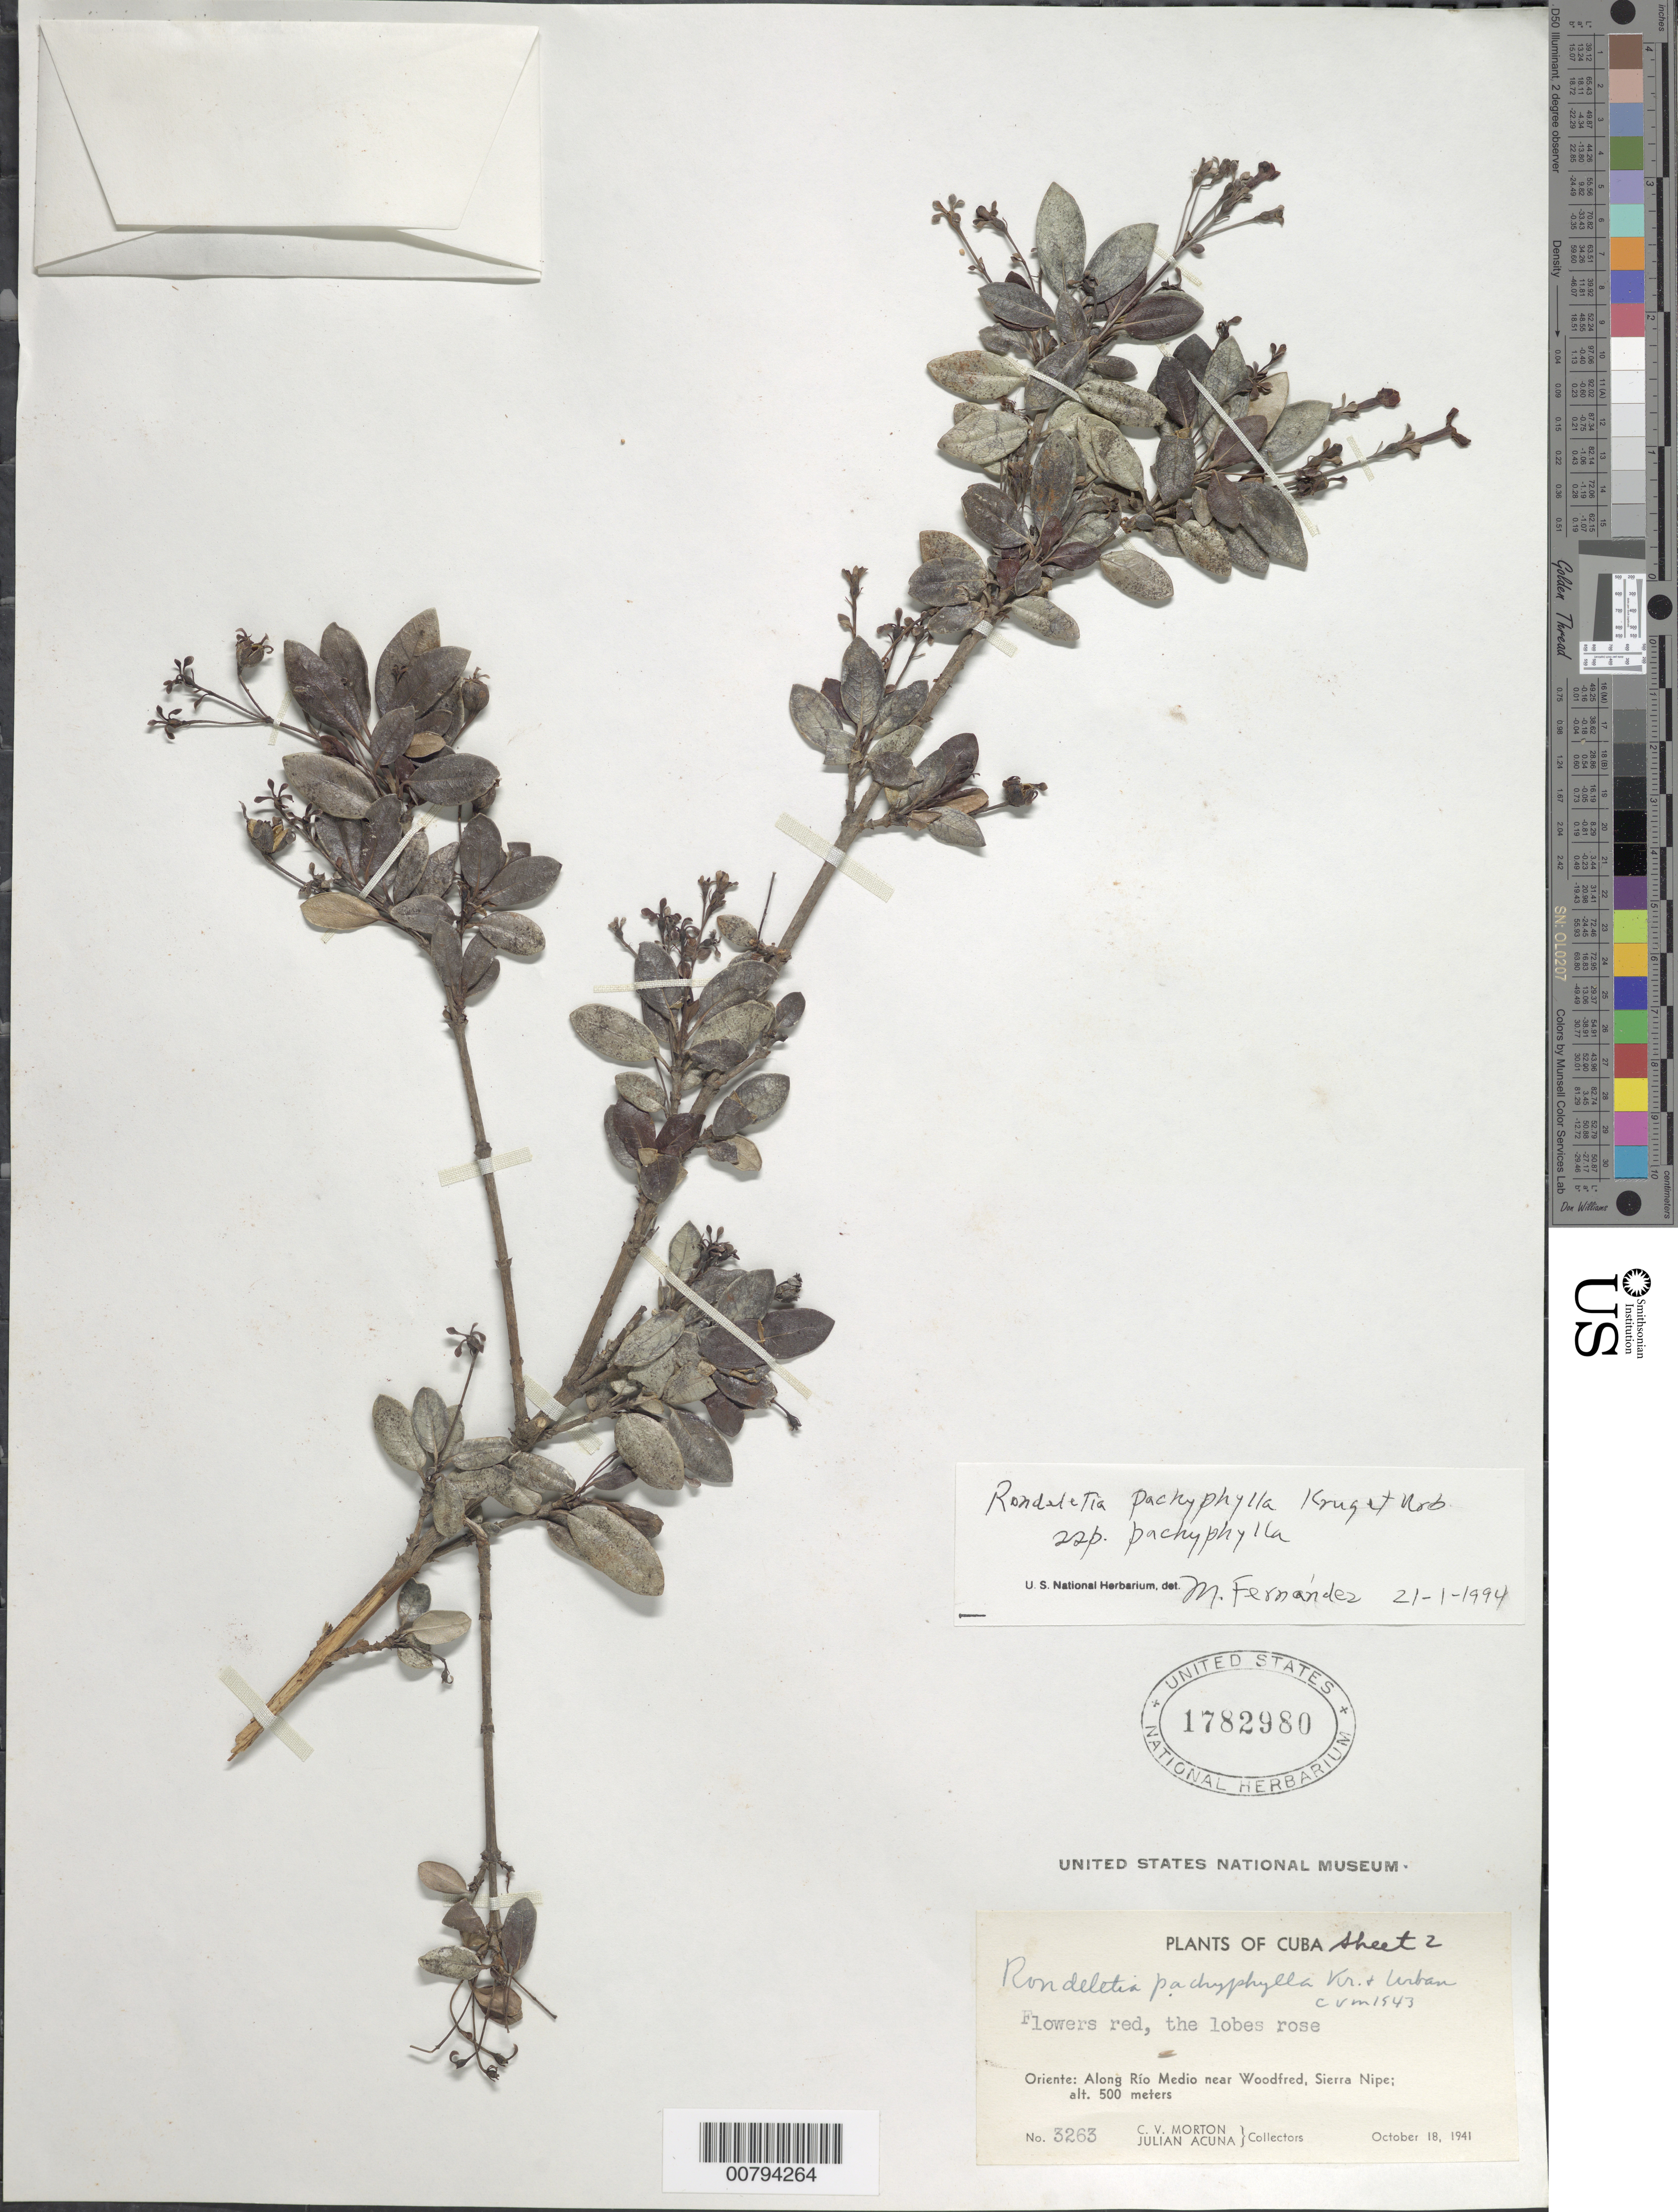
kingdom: Plantae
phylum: Tracheophyta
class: Magnoliopsida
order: Gentianales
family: Rubiaceae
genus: Rondeletia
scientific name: Rondeletia pachyphylla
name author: Krug & Urb.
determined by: Fernandez, M.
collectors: C. V. Morton & J. Acuña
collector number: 3263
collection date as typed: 18 Oct 1941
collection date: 1941-10-18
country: Cuba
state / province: Oriente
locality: Along Rio Medio near Woodfred, Sierra Nipe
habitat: Along river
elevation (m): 500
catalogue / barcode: US 1782980